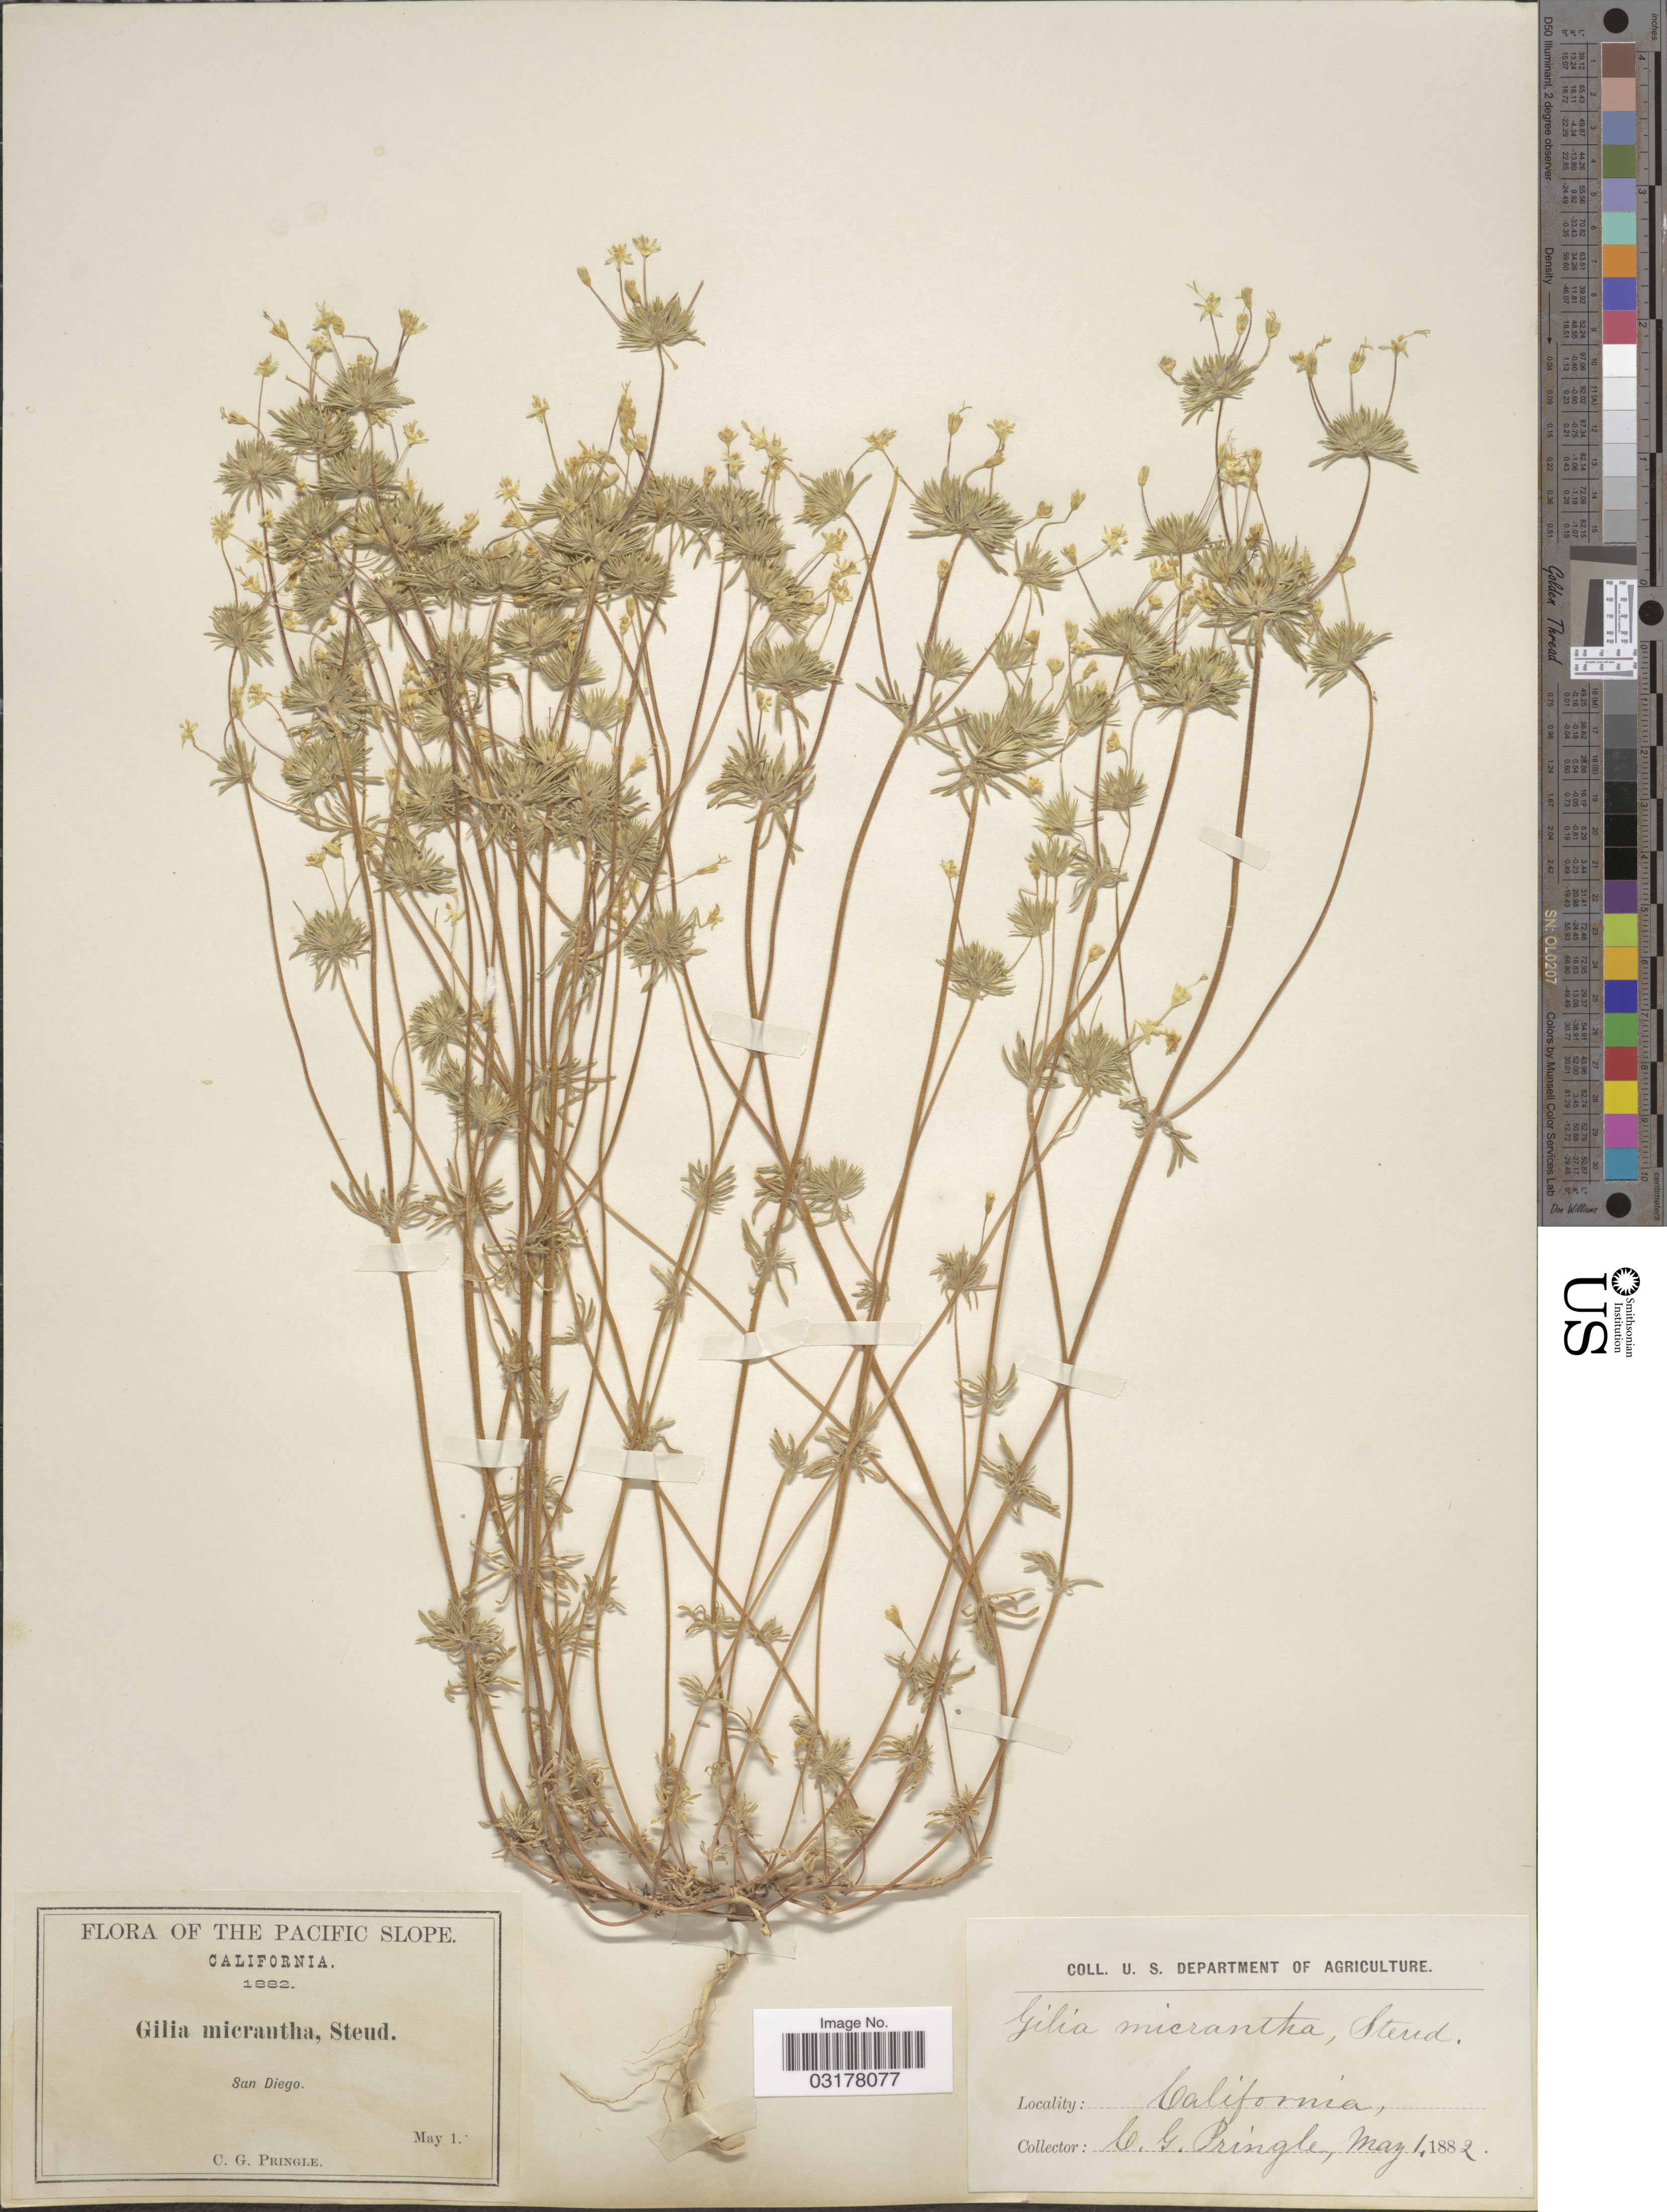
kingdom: Plantae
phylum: Tracheophyta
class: Magnoliopsida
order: Ericales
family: Polemoniaceae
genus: Leptosiphon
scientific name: Leptosiphon parviflorus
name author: Benth.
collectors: C. G. Pringle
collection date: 1882-05-01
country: United States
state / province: California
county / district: San Diego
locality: The Pacific Slope. San Diego.